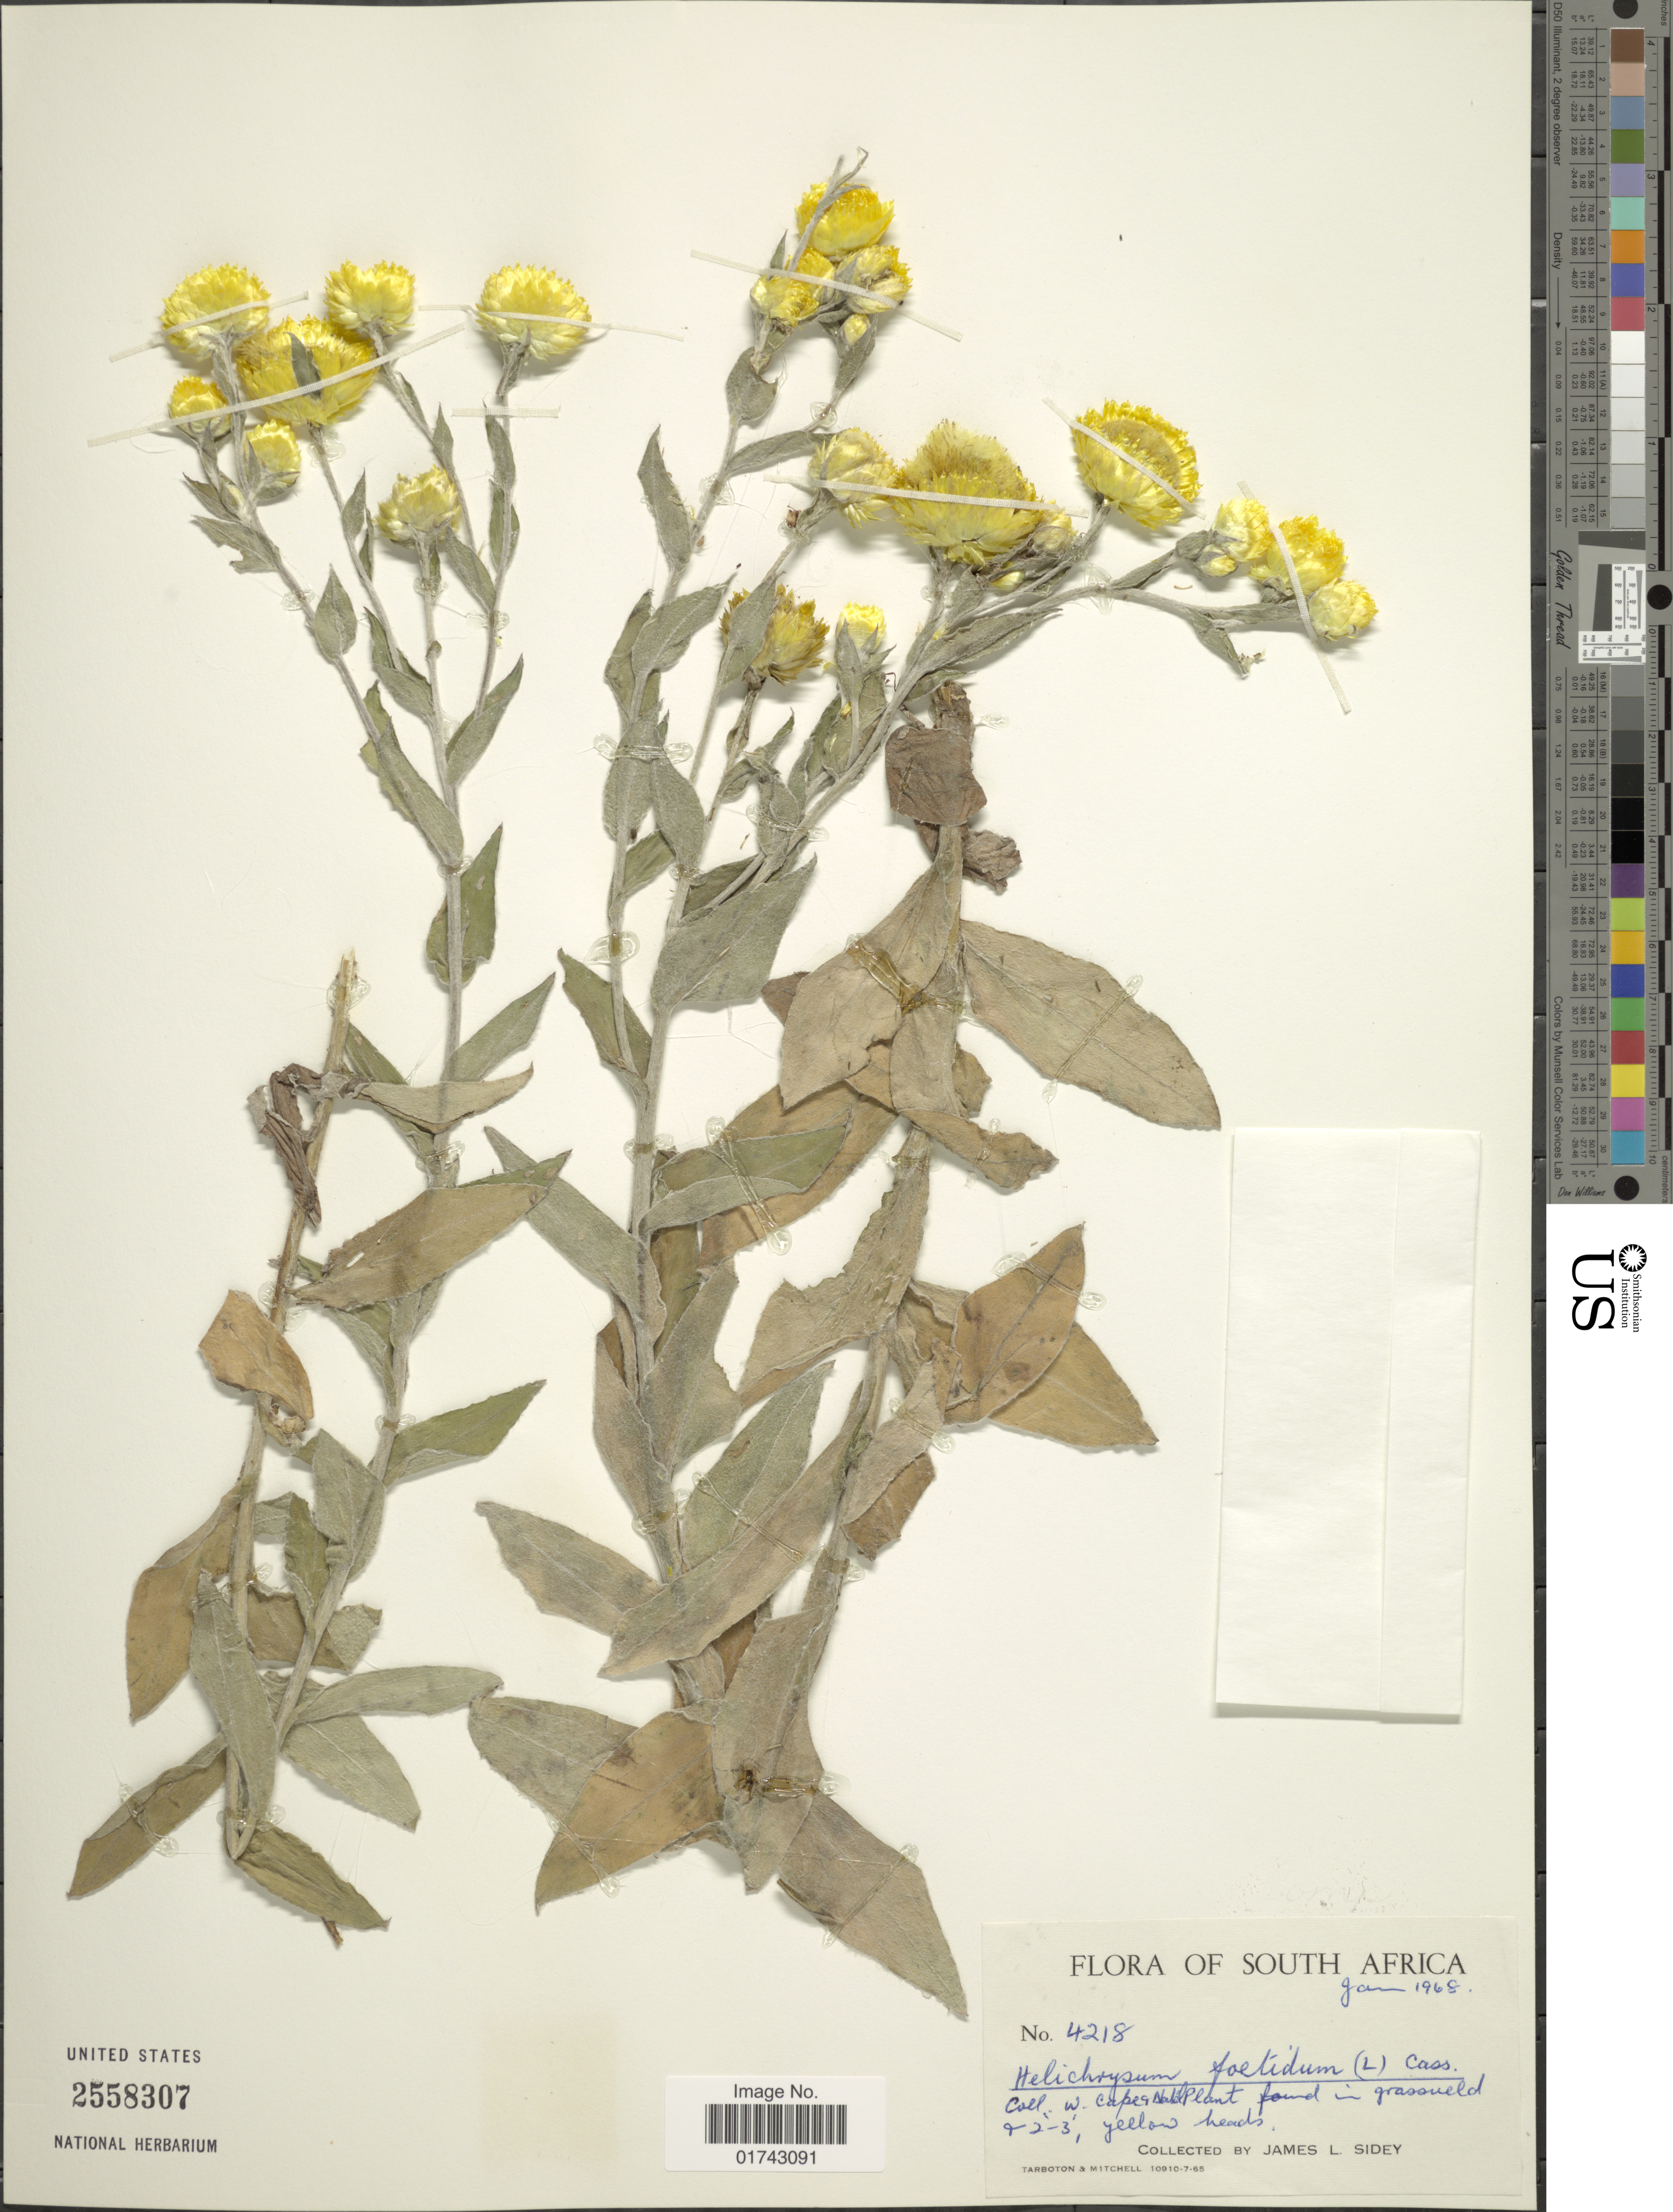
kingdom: Plantae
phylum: Tracheophyta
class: Magnoliopsida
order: Asterales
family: Asteraceae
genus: Helichrysum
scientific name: Helichrysum foetidum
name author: (L.) Moench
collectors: J. L. Sidey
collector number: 4218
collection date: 1968-01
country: South Africa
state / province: KwaZulu-Natal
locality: Coll. W. Cape Natal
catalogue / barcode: US 2558307